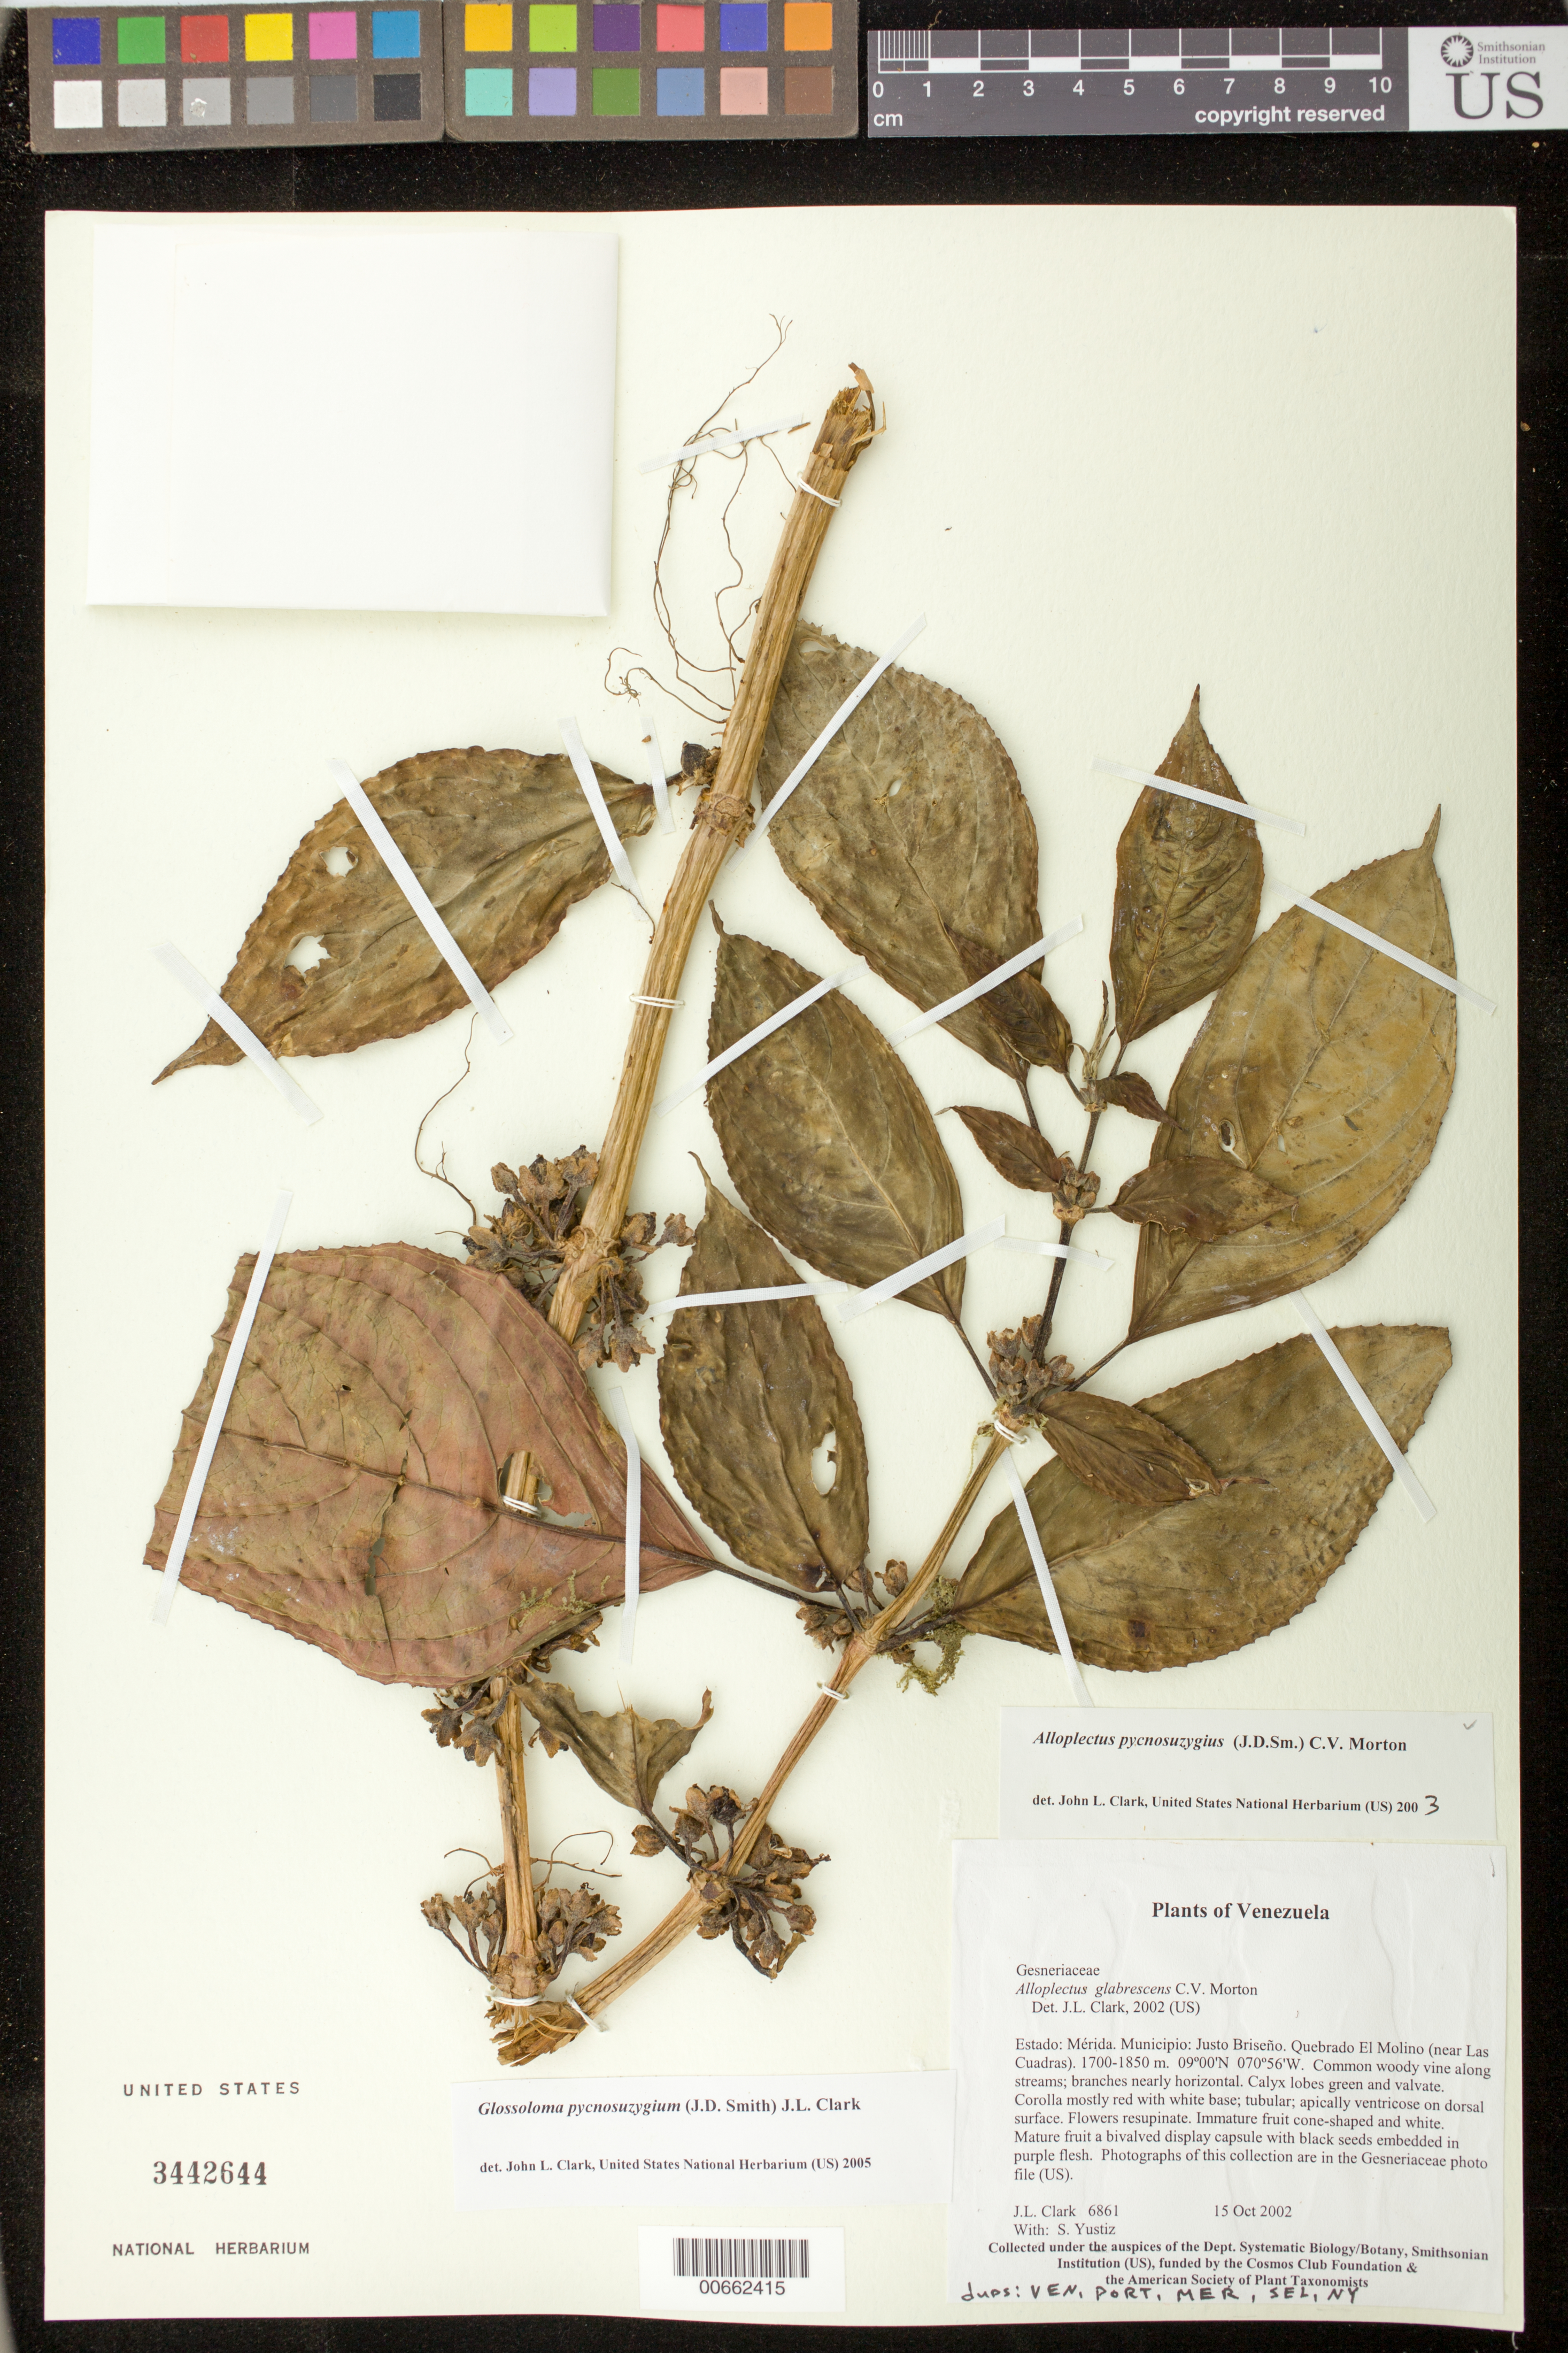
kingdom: Plantae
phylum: Tracheophyta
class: Magnoliopsida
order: Lamiales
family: Gesneriaceae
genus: Glossoloma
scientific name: Glossoloma pycnosuzygium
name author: (Donn. Sm.) J.L. Clark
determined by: Clark, J. L., (SEL), The Marie Selby Botanical Garden (UNITED STATES)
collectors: J. L. Clark & S. Yustiz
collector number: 6861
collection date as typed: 15 Oct 2002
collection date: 2002-10-15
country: Venezuela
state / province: Mérida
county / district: Justo Briceño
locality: Justo Briseño: Quebrado El Molino (near Las Cuadras).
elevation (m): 1700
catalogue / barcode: US 3442644